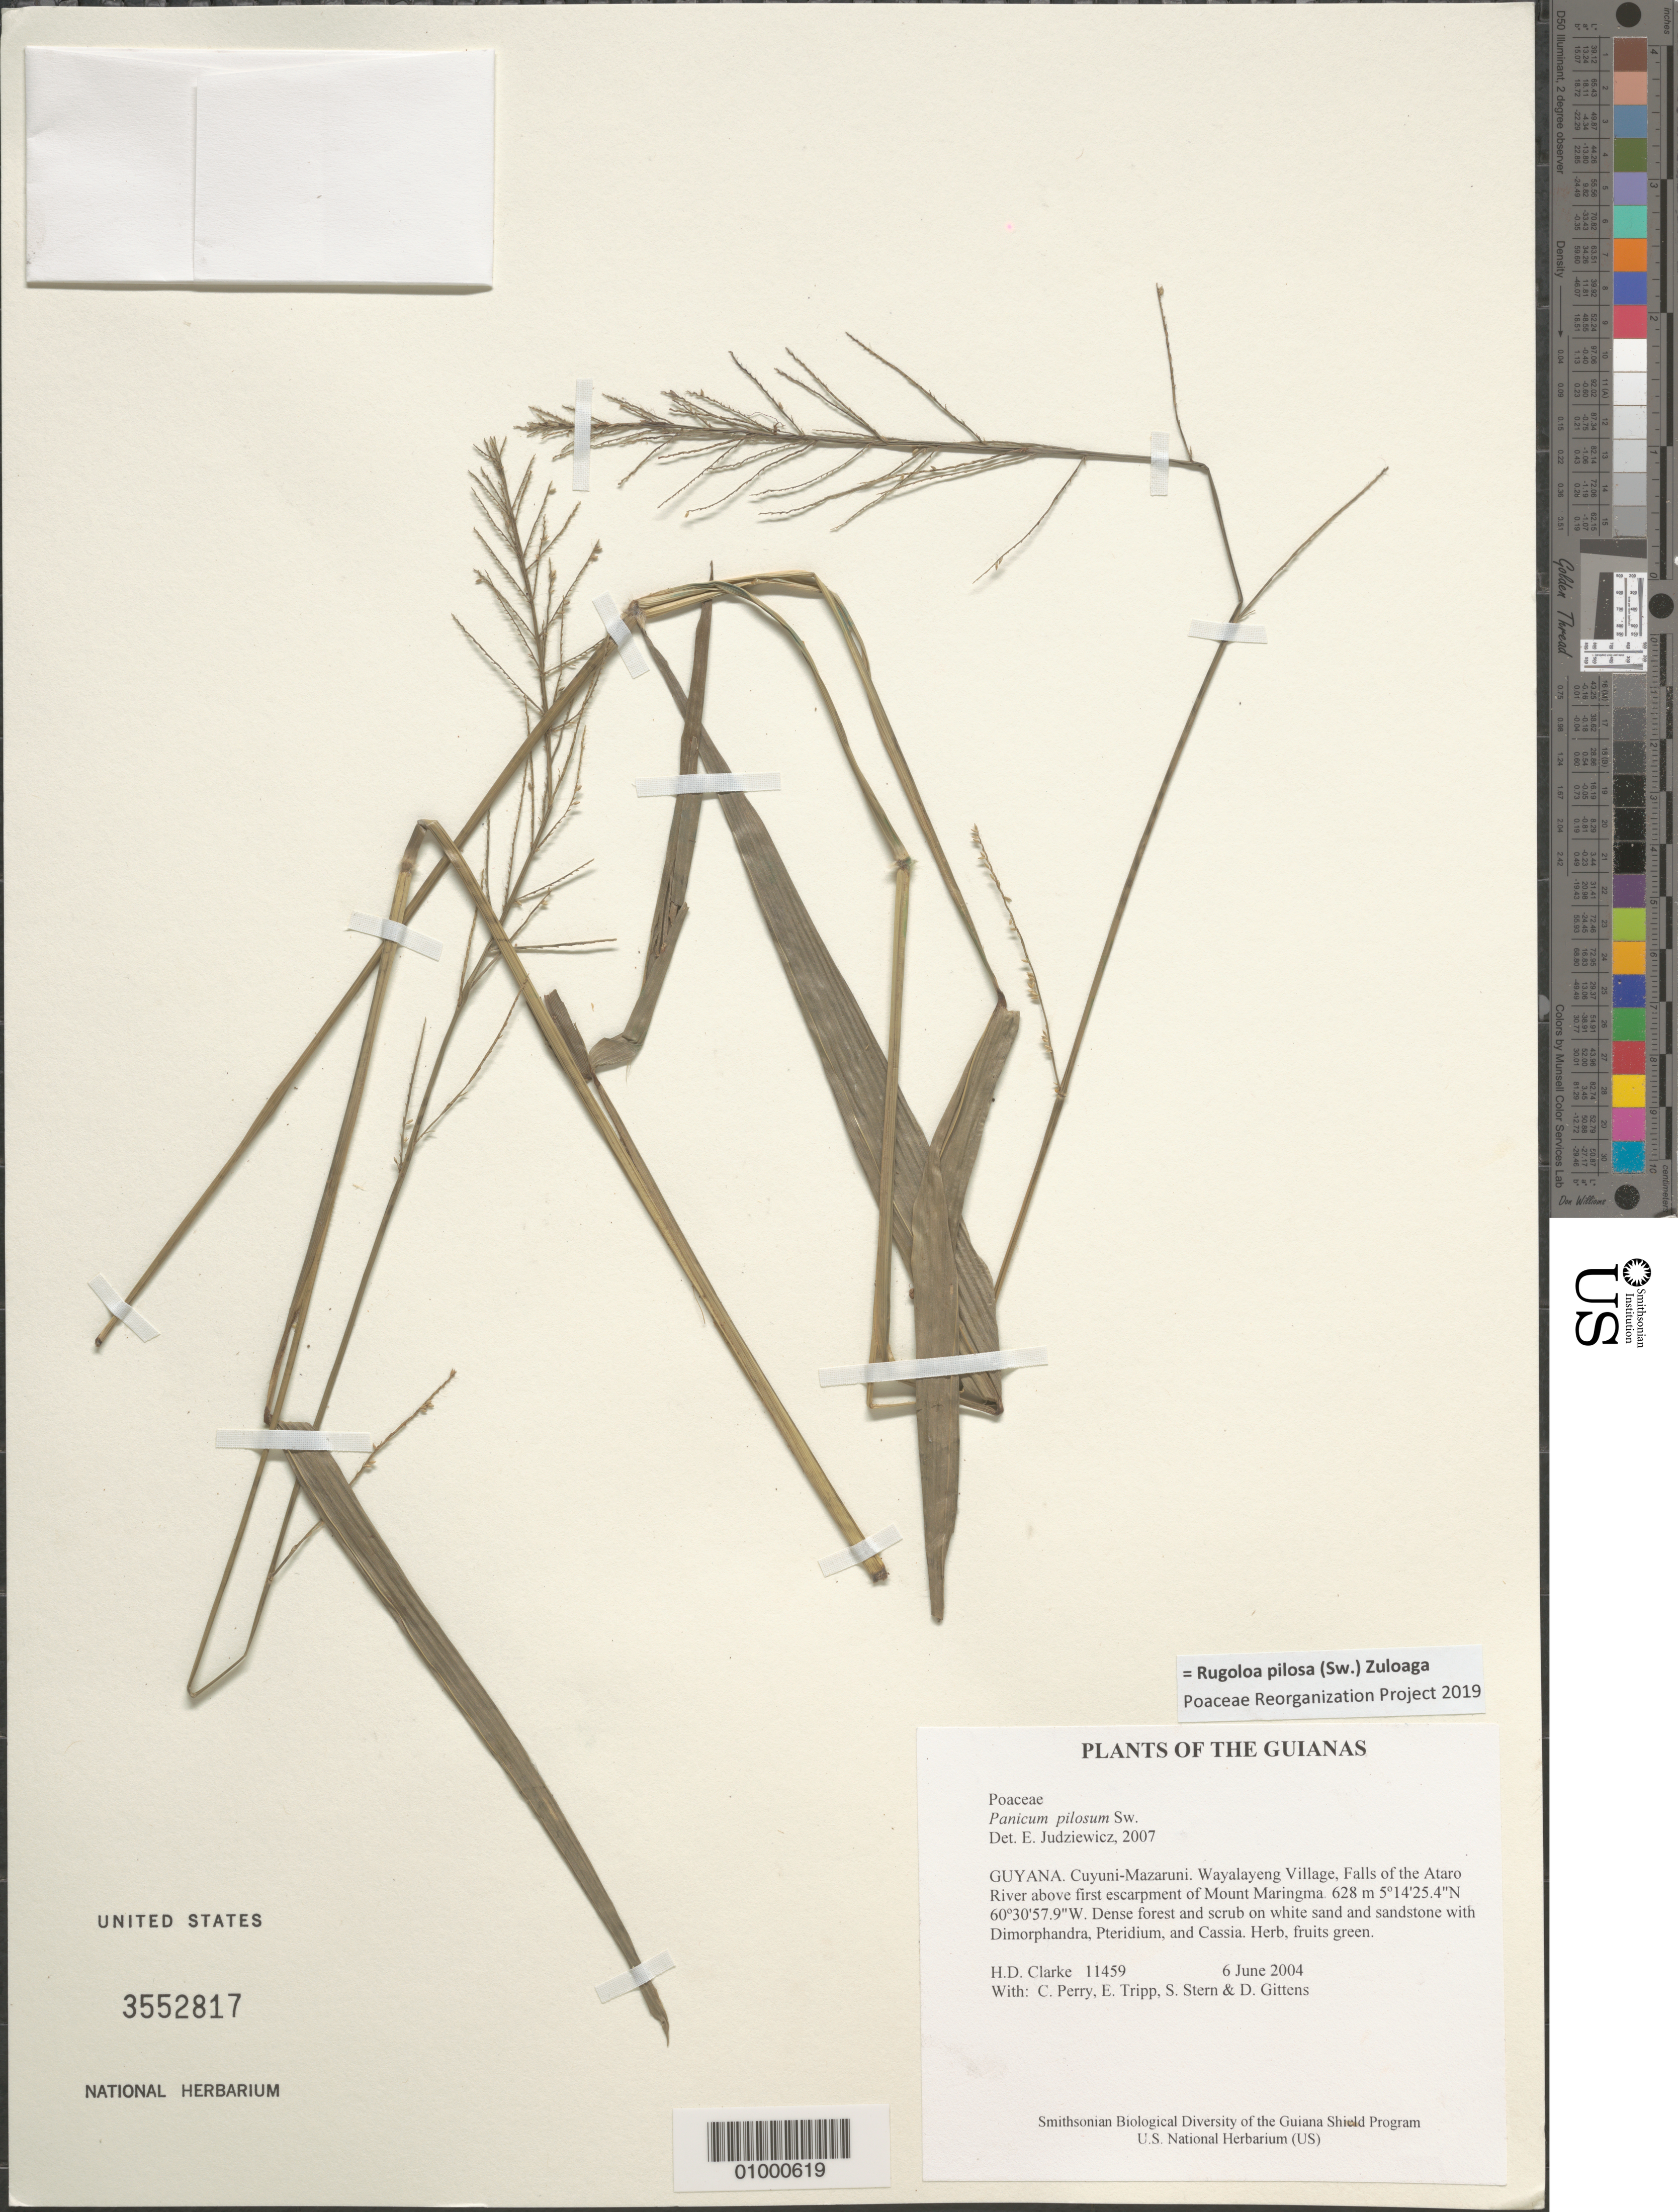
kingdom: Plantae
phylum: Tracheophyta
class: Liliopsida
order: Poales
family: Poaceae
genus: Panicum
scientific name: Panicum pilosum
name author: Sw.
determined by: Judziewicz, E. J.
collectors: H. D. Clarke, C. Perry, E. Tripp, S. R. Stern & D. Gittens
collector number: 11459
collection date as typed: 6 June 2004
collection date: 2004-06-06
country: Guyana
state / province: Cuyuni-Mazaruni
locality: Wayalayeng Village, Falls of the Ataro River above first escarpment of Mount Maringma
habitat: Dense forest and scrub on white sand and sandstone with Dimorphandra, Pteridium, and Cassia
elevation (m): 628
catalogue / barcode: US 3552817